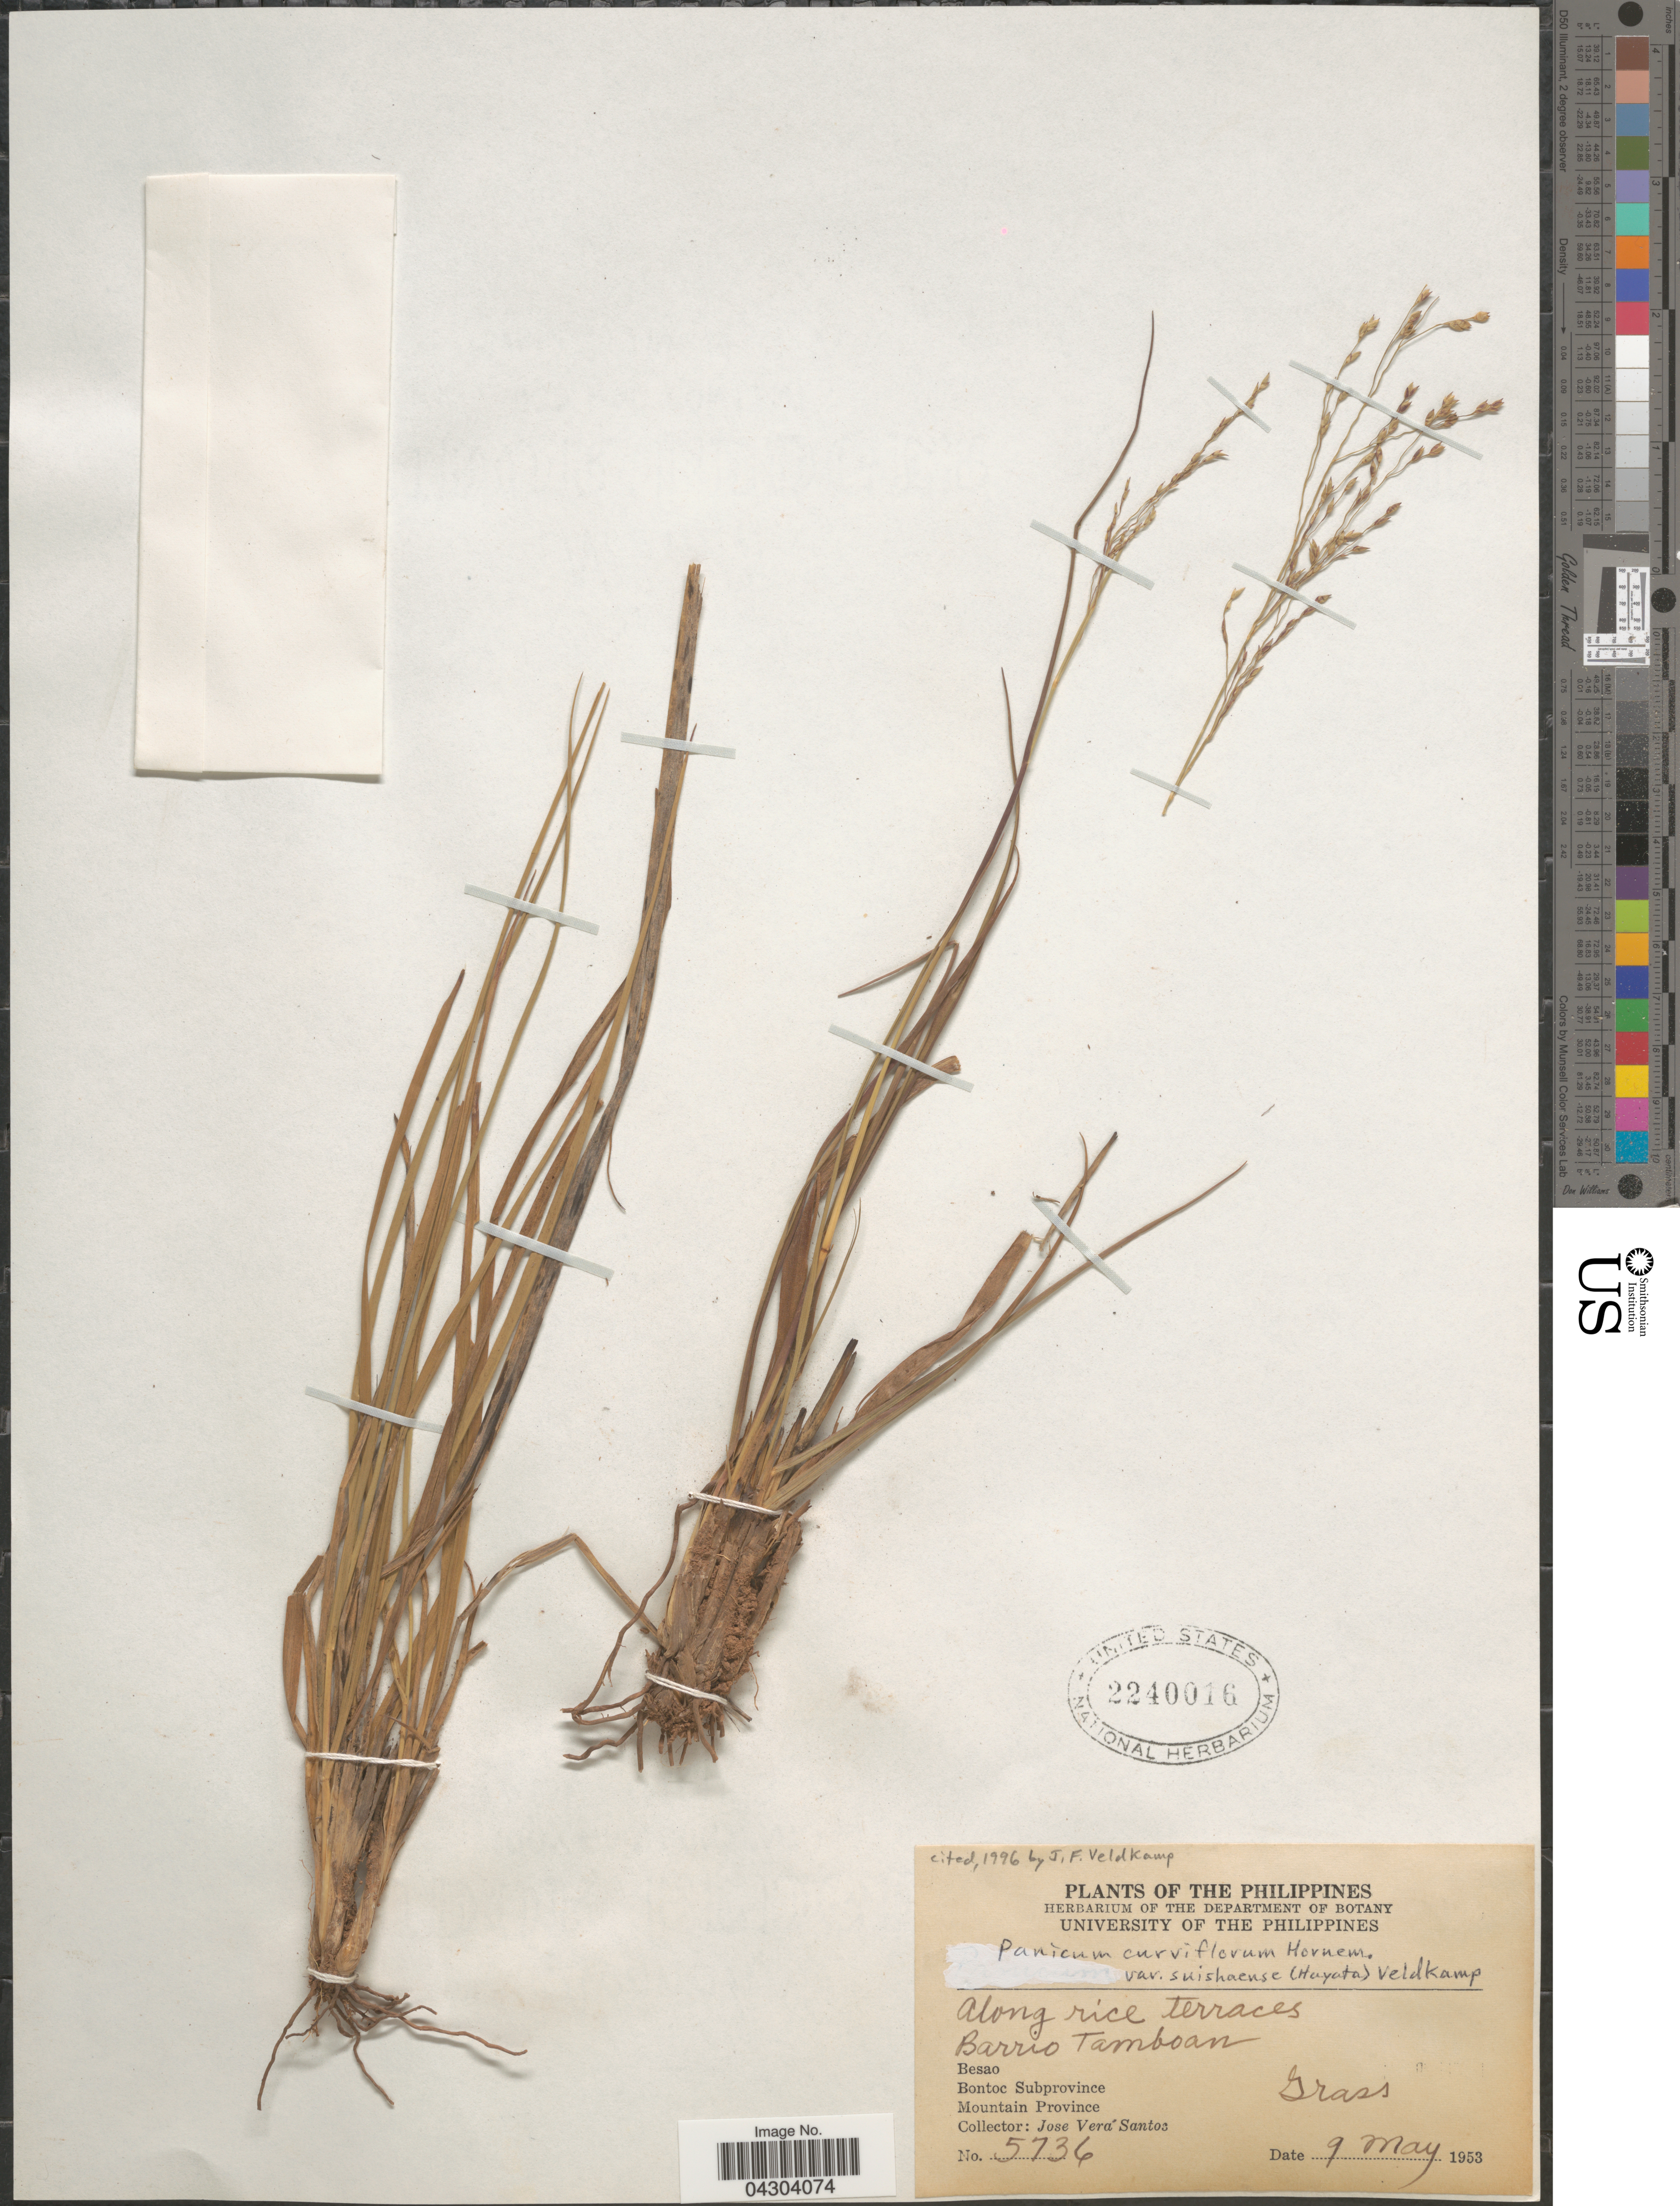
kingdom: Plantae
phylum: Tracheophyta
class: Liliopsida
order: Poales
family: Poaceae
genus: Panicum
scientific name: Panicum curviflorum var. suishaense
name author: (Hayata) Veldkamp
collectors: J. Vera Santos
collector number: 5736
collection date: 1953-05-09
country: Philippines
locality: Along rice terraces. Barrio Tamboan. Besao. Bontoc Subprovince. Mountain Province.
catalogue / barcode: US 2240016